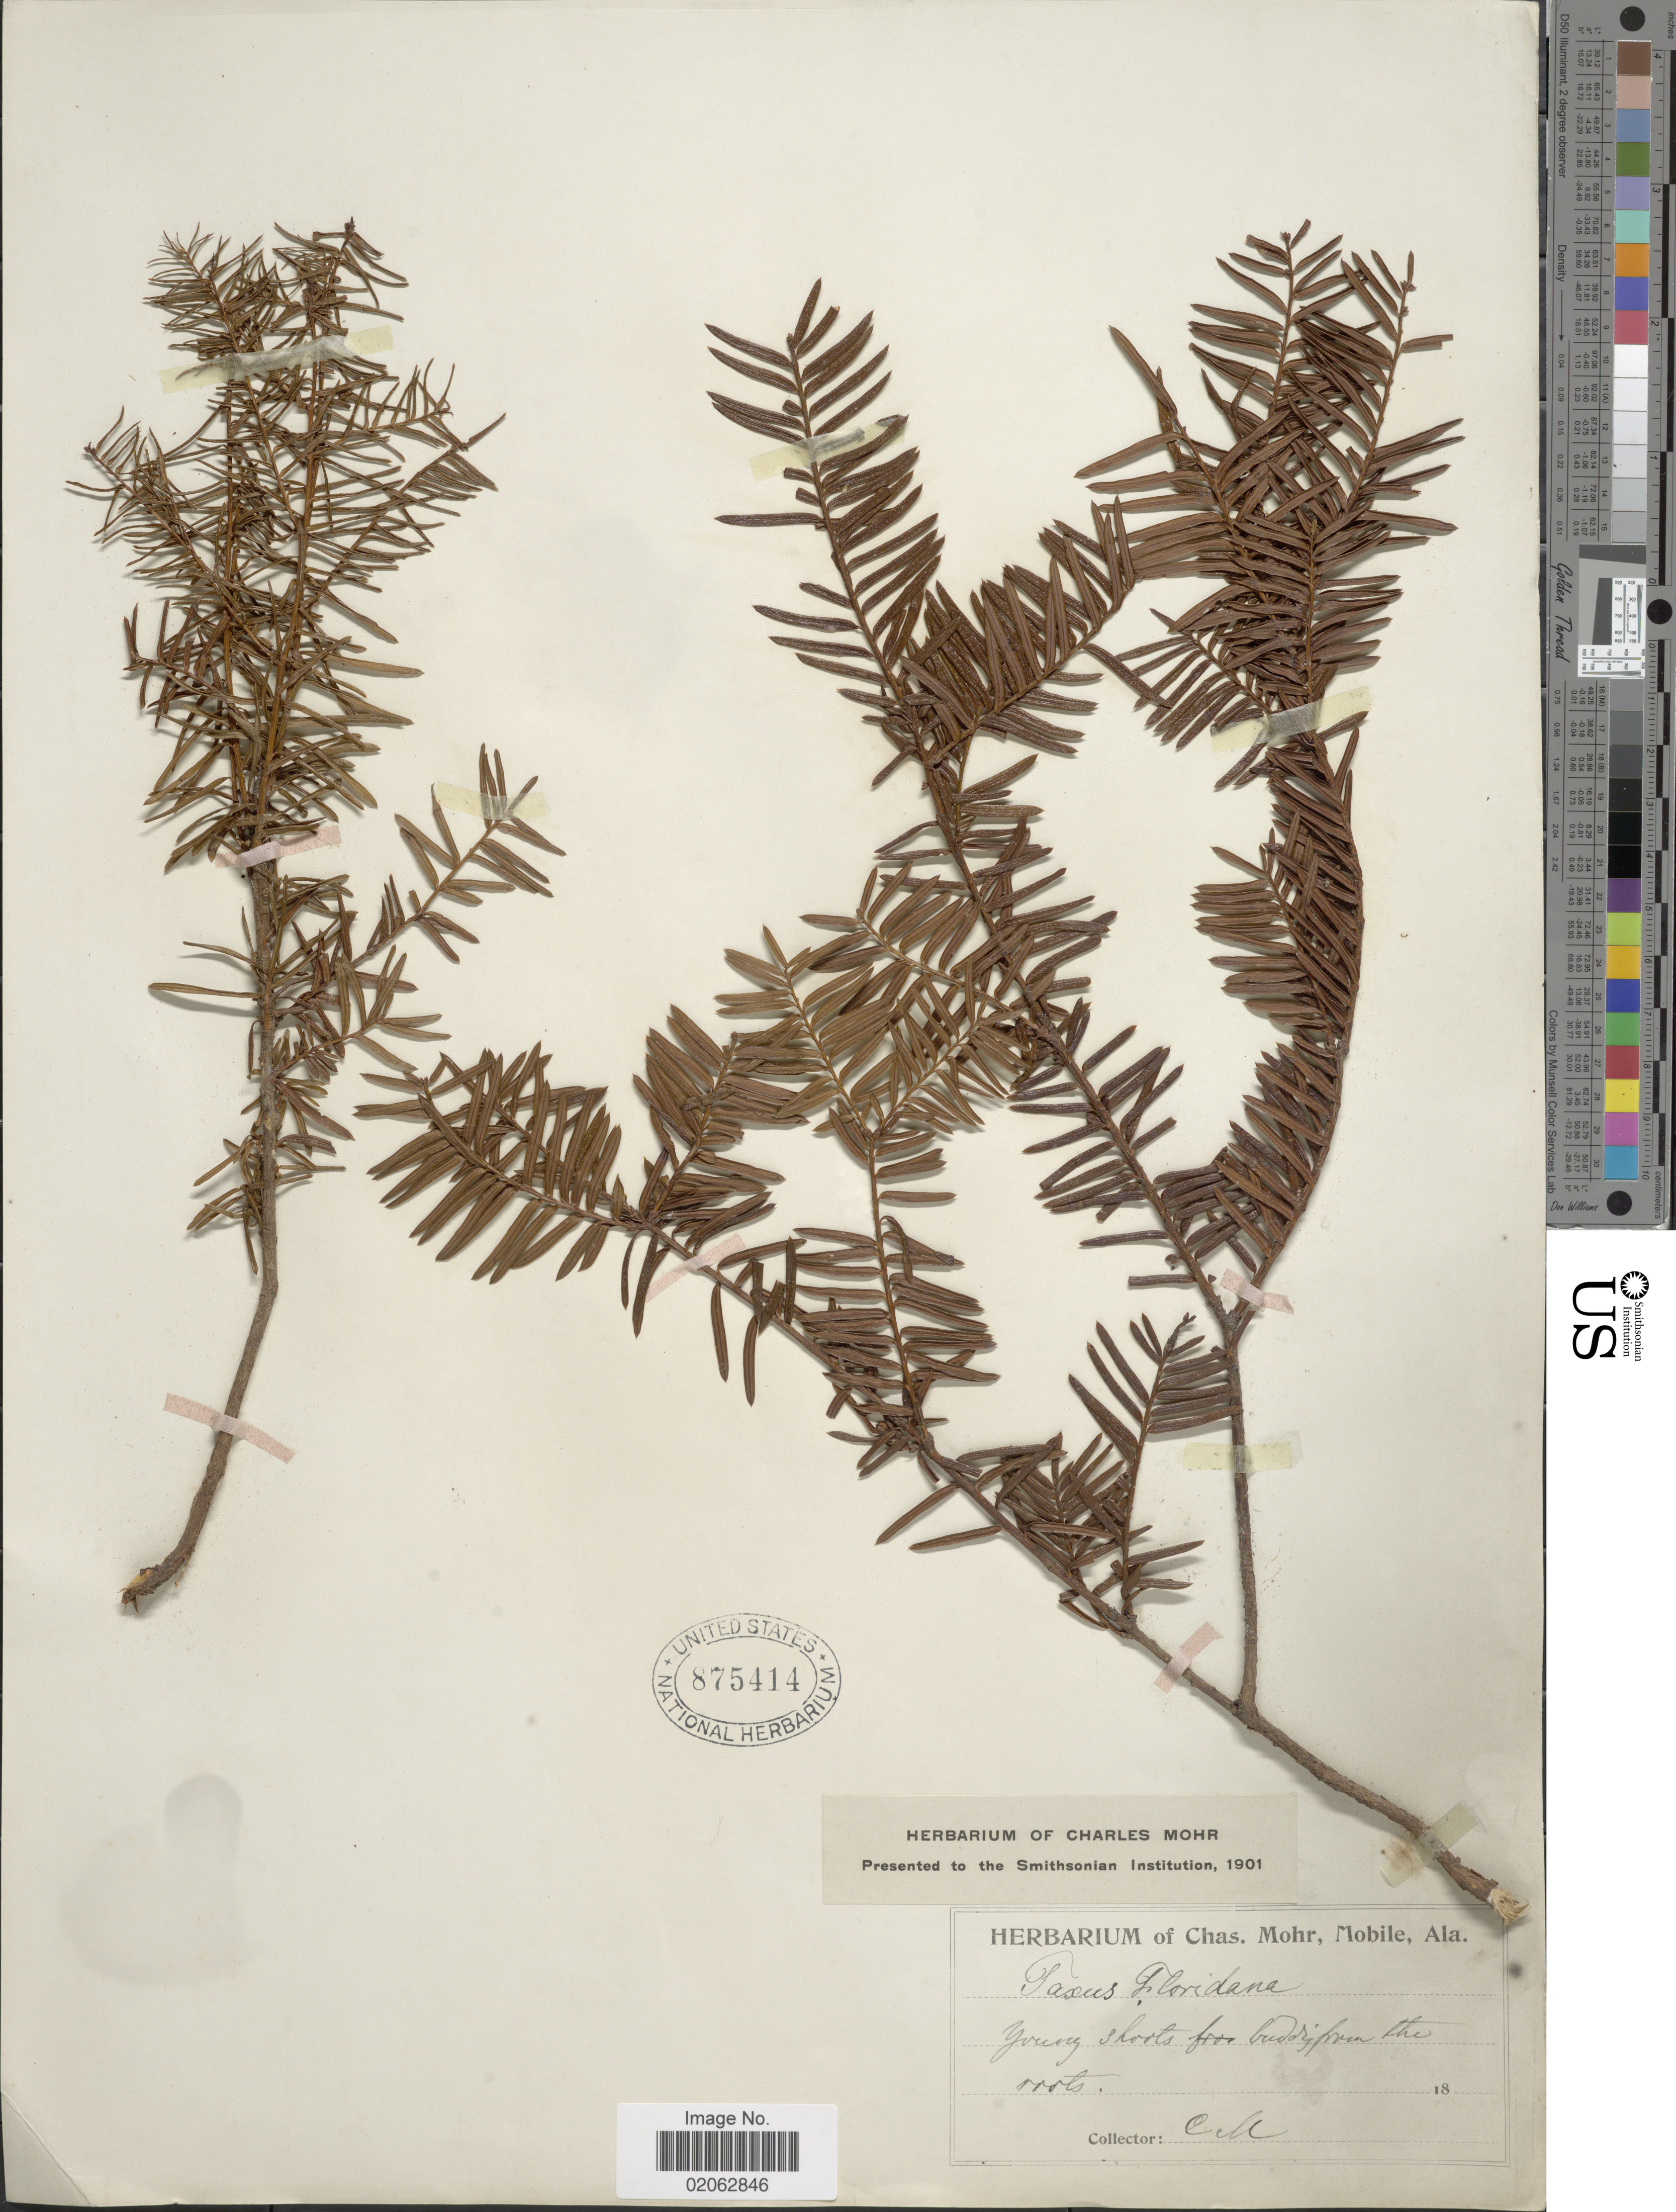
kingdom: Plantae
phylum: Tracheophyta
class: Pinopsida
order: Pinales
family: Taxaceae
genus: Taxus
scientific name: Taxus floridana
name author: Nutt. ex Chapm.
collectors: C. T. Mohr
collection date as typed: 18--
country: United States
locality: Young shoots from the roots.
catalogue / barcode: US 875414